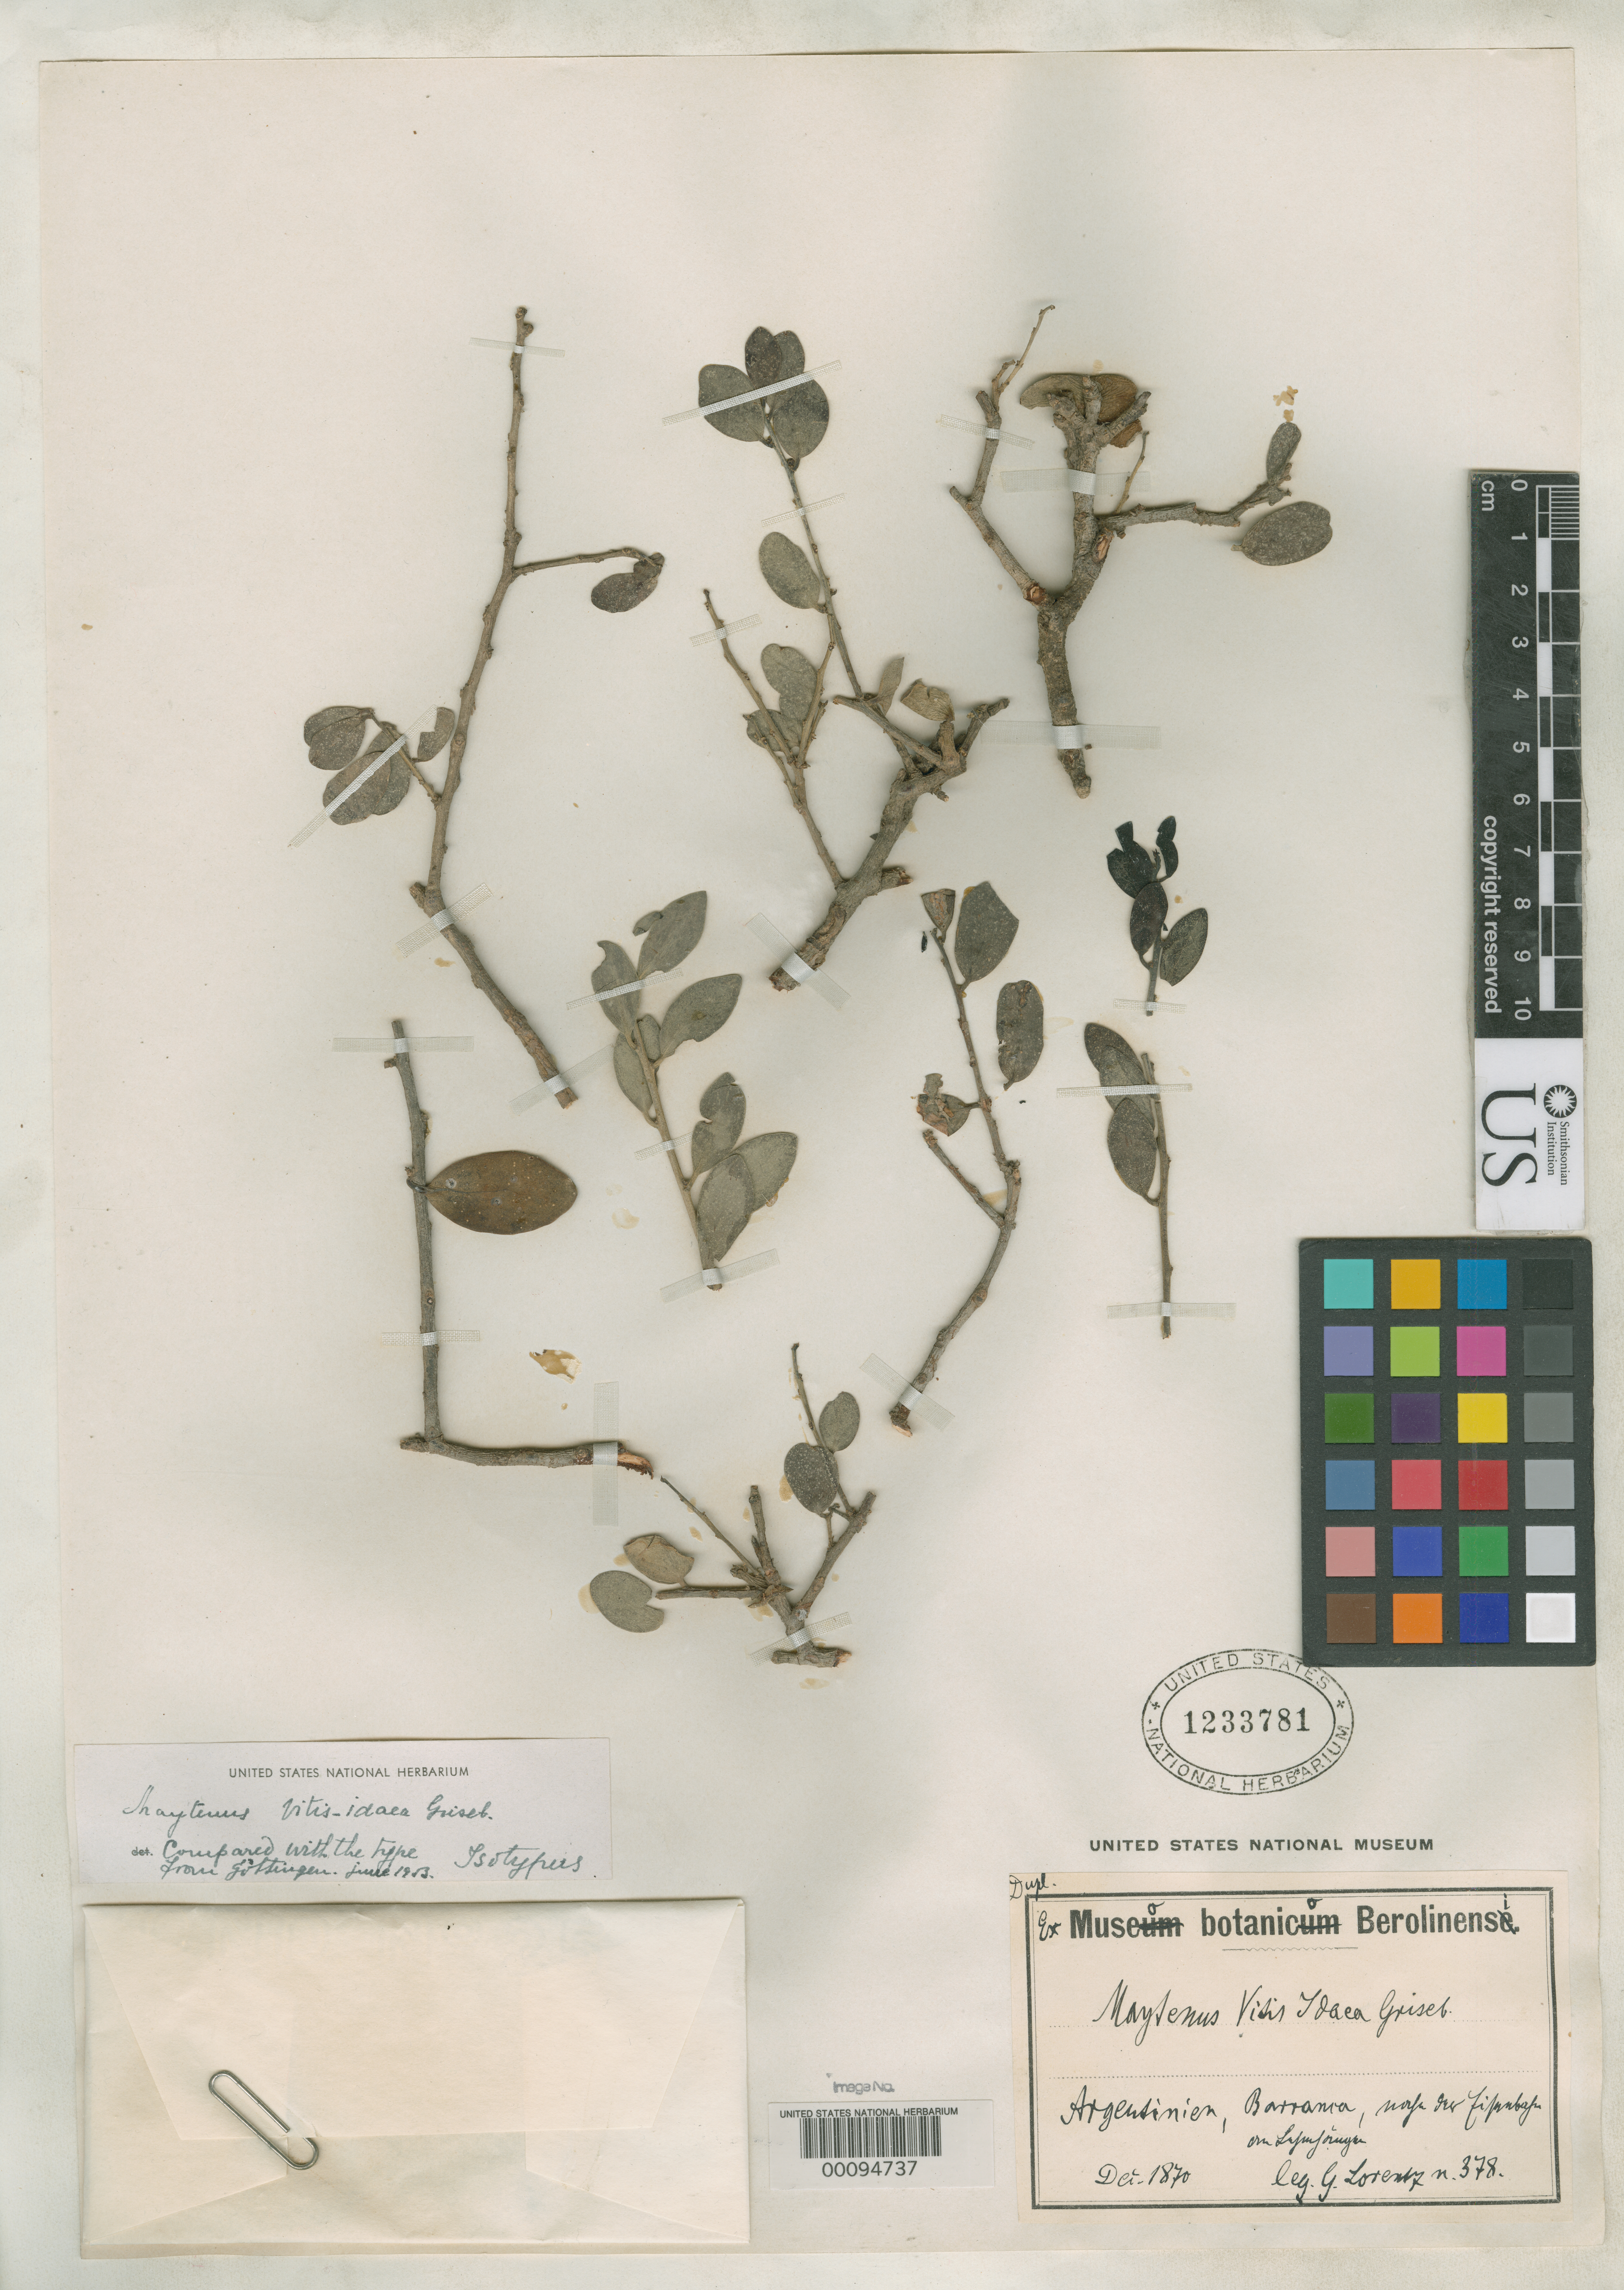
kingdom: Plantae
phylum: Tracheophyta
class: Magnoliopsida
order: Celastrales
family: Celastraceae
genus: Maytenus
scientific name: Maytenus vitis-idaea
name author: Griseb.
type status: Type Collection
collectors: P. G. Lorentz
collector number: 378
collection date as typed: Dec 1870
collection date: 1870-12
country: Argentina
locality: Barranoa.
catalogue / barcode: US 1233781